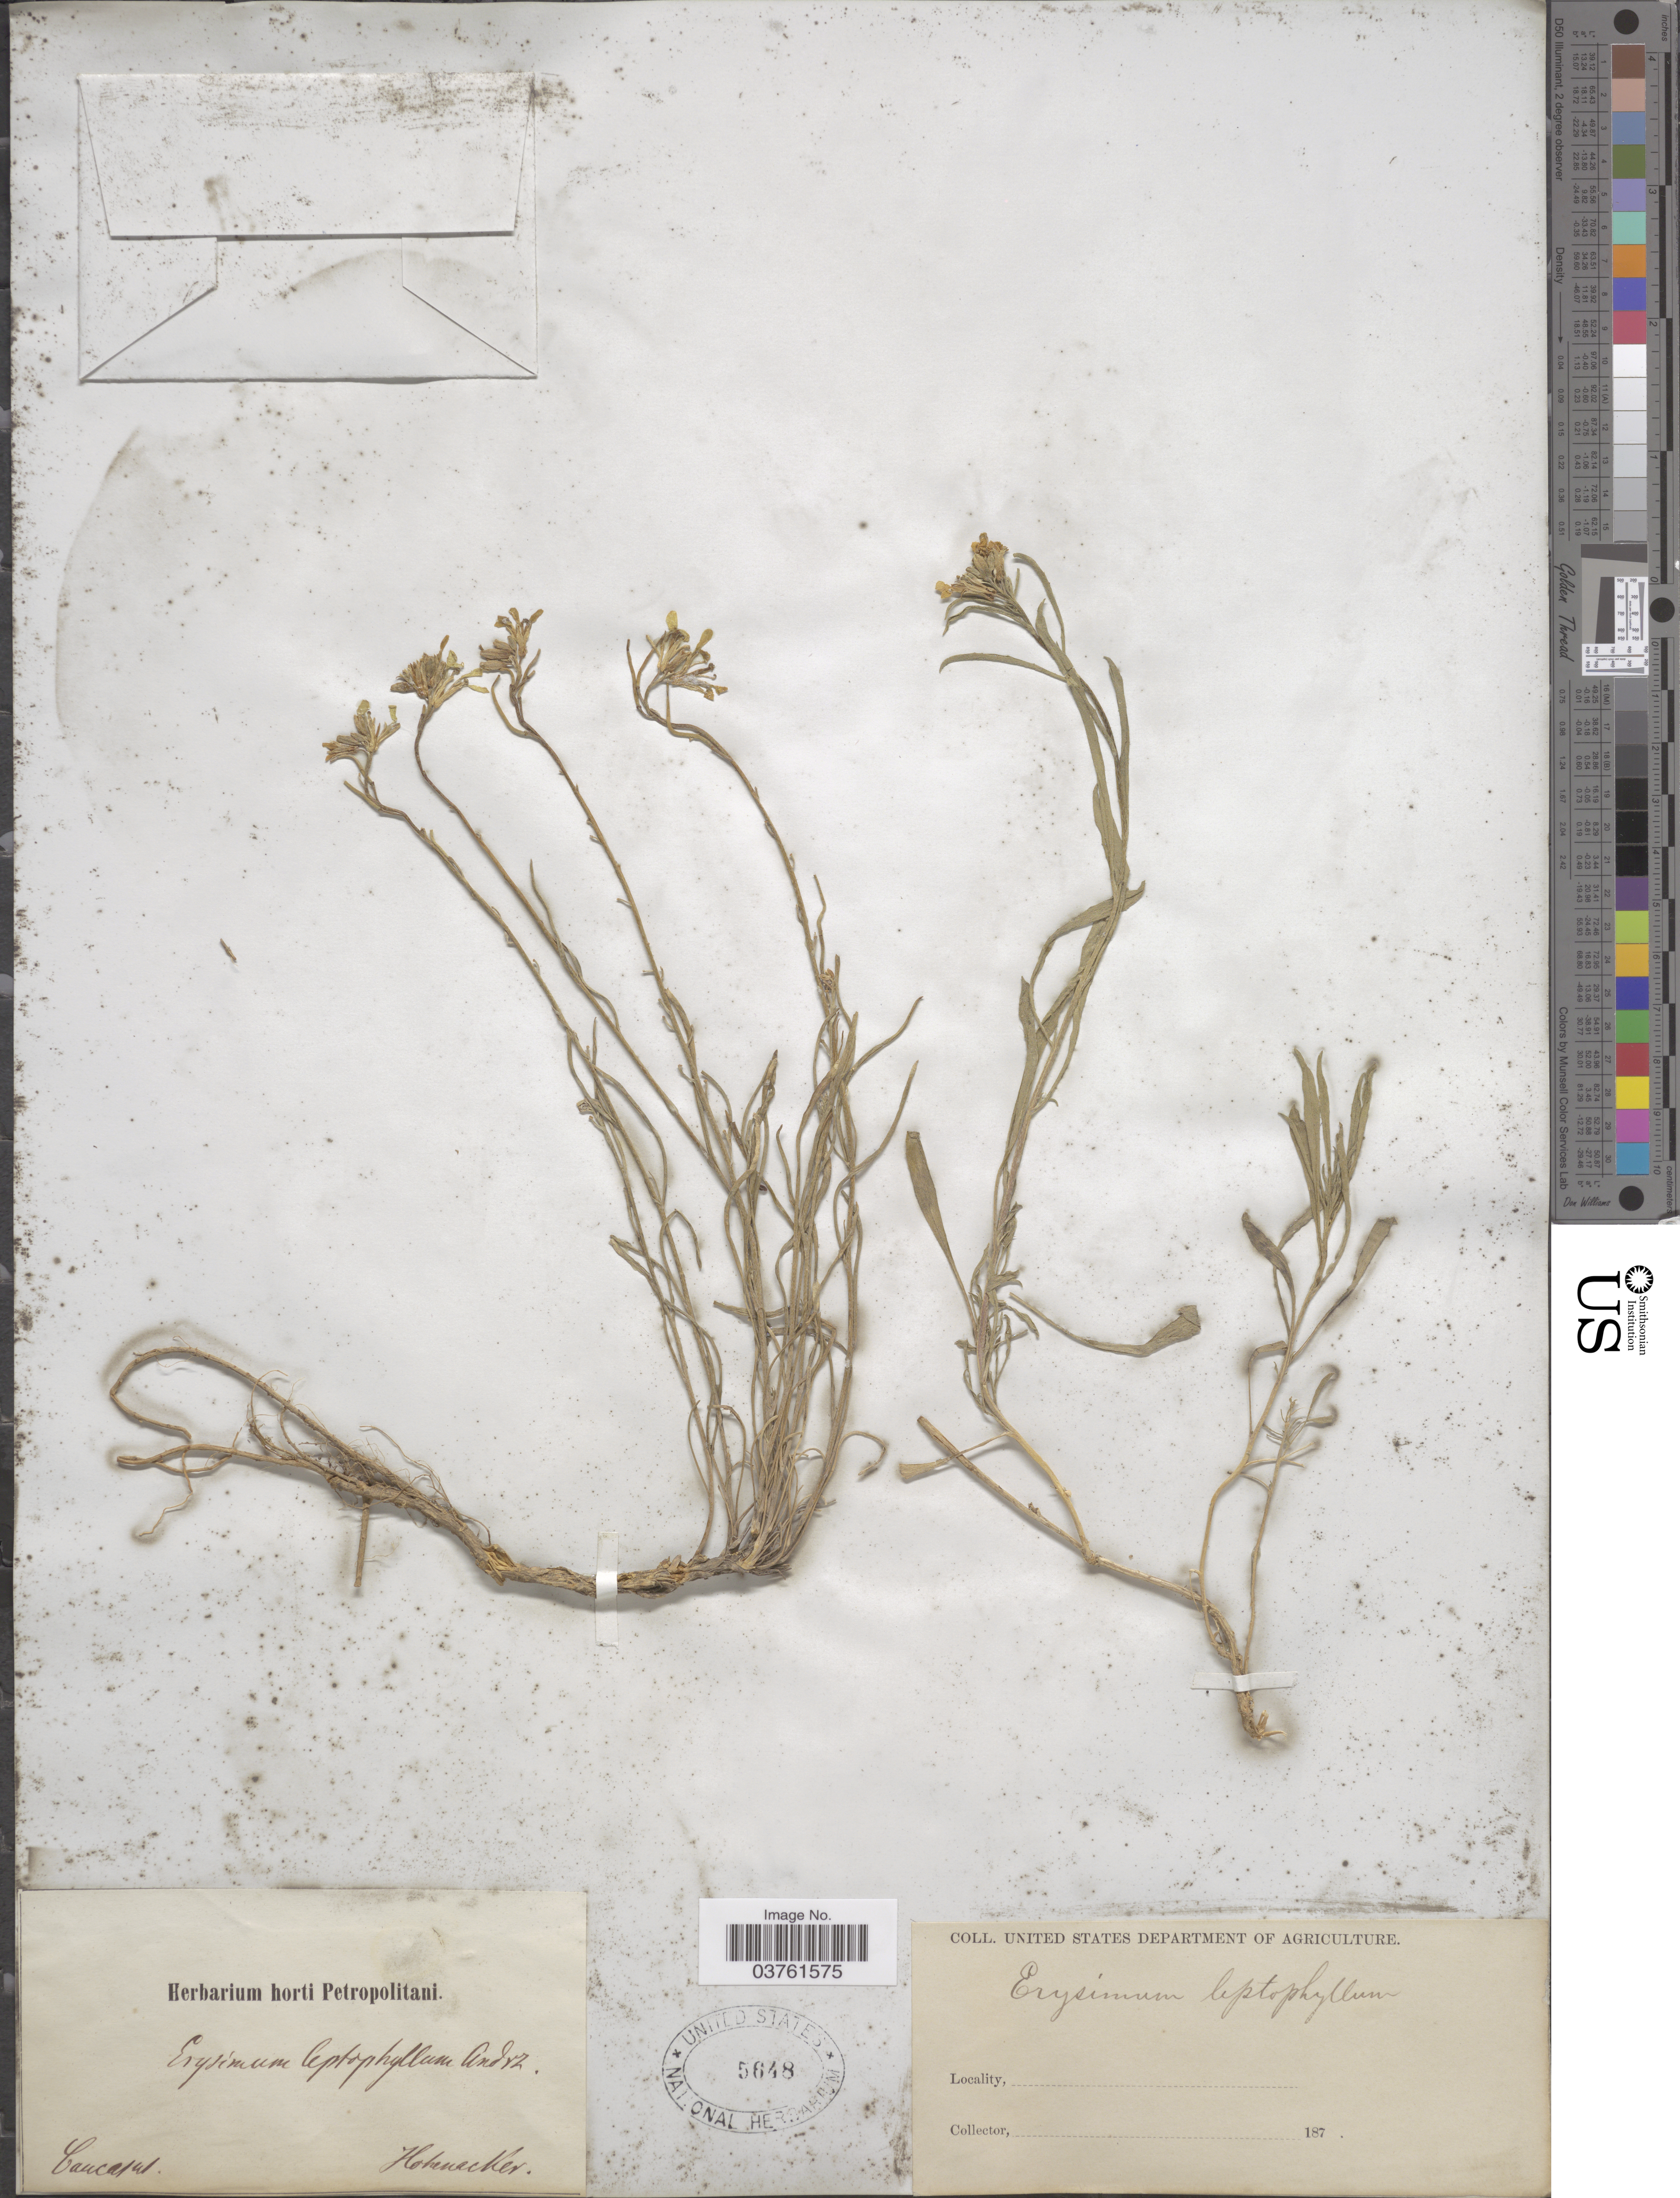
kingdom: Plantae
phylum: Tracheophyta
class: Magnoliopsida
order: Brassicales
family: Brassicaceae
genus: Erysimum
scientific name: Erysimum leptophyllum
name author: Andrz.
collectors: Hohenacker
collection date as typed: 187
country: United States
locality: Caucasus.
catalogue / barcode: US 5648